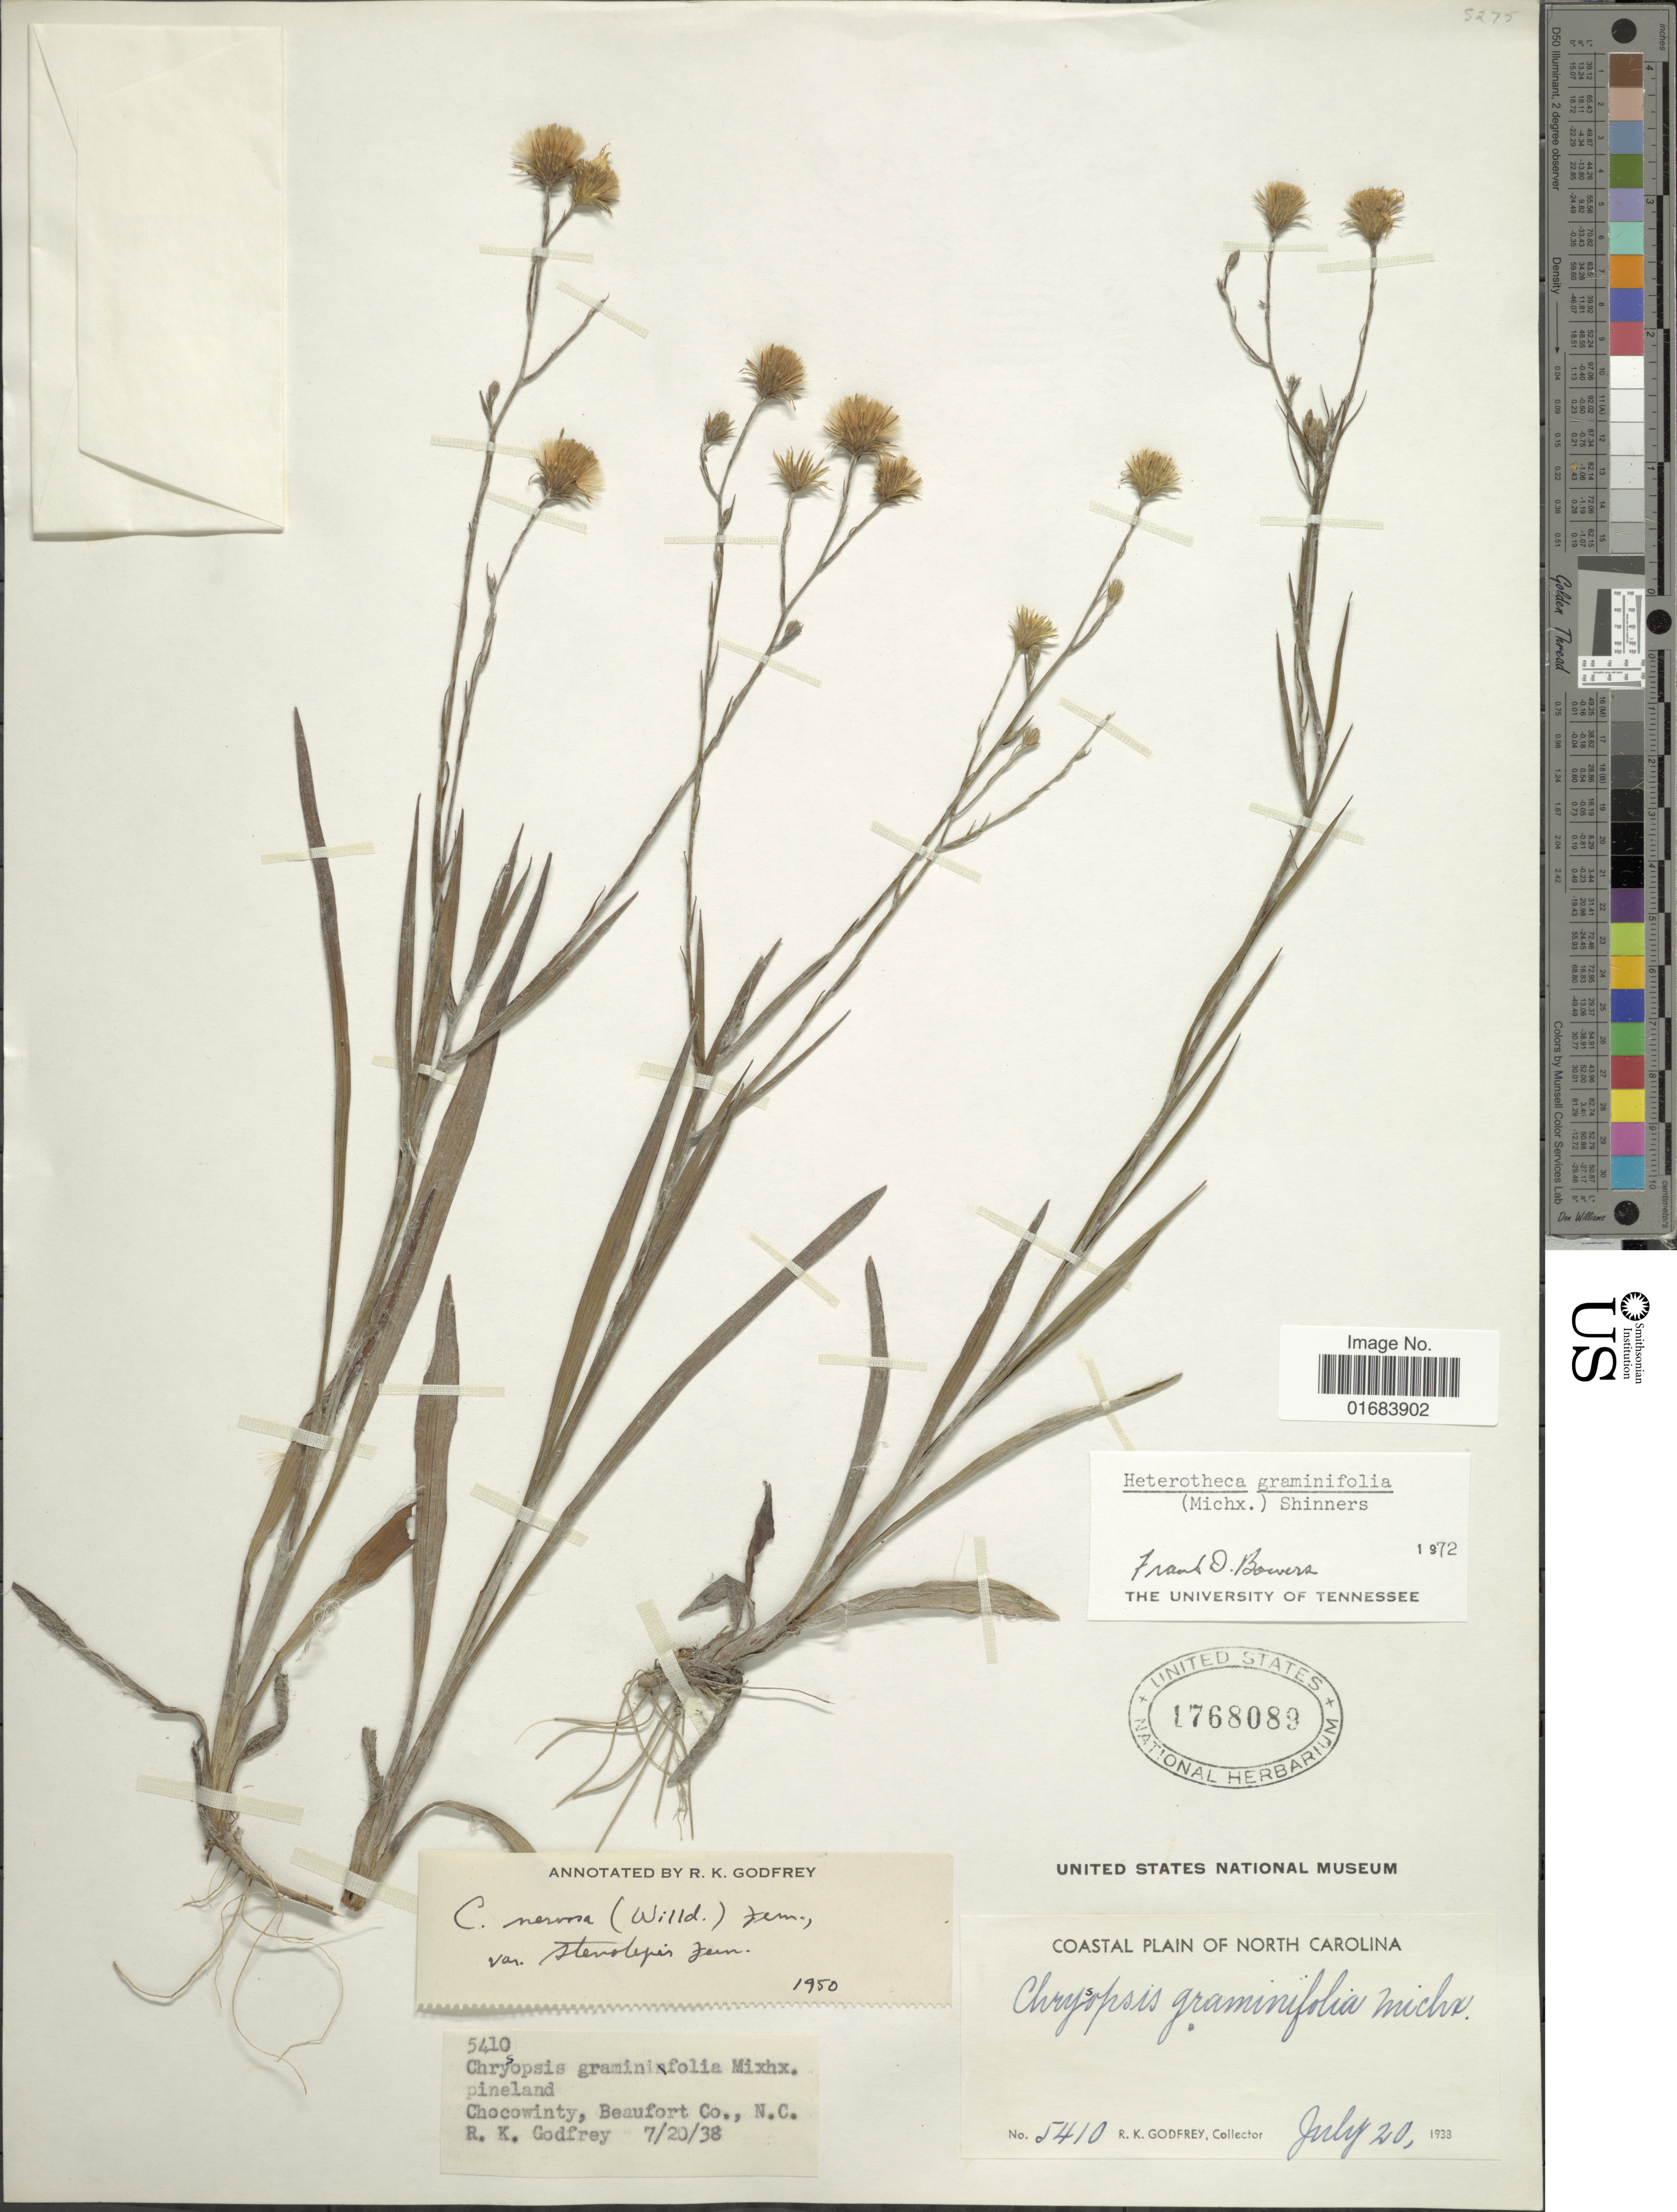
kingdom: Plantae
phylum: Tracheophyta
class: Magnoliopsida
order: Asterales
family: Asteraceae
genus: Pityopsis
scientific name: Pityopsis graminifolia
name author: (Michx.) Nutt.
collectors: R. K. Godfrey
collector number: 5410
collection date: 1938-07-20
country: United States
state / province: North Carolina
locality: Chocowinty, Beaufort Co.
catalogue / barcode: US 1768089